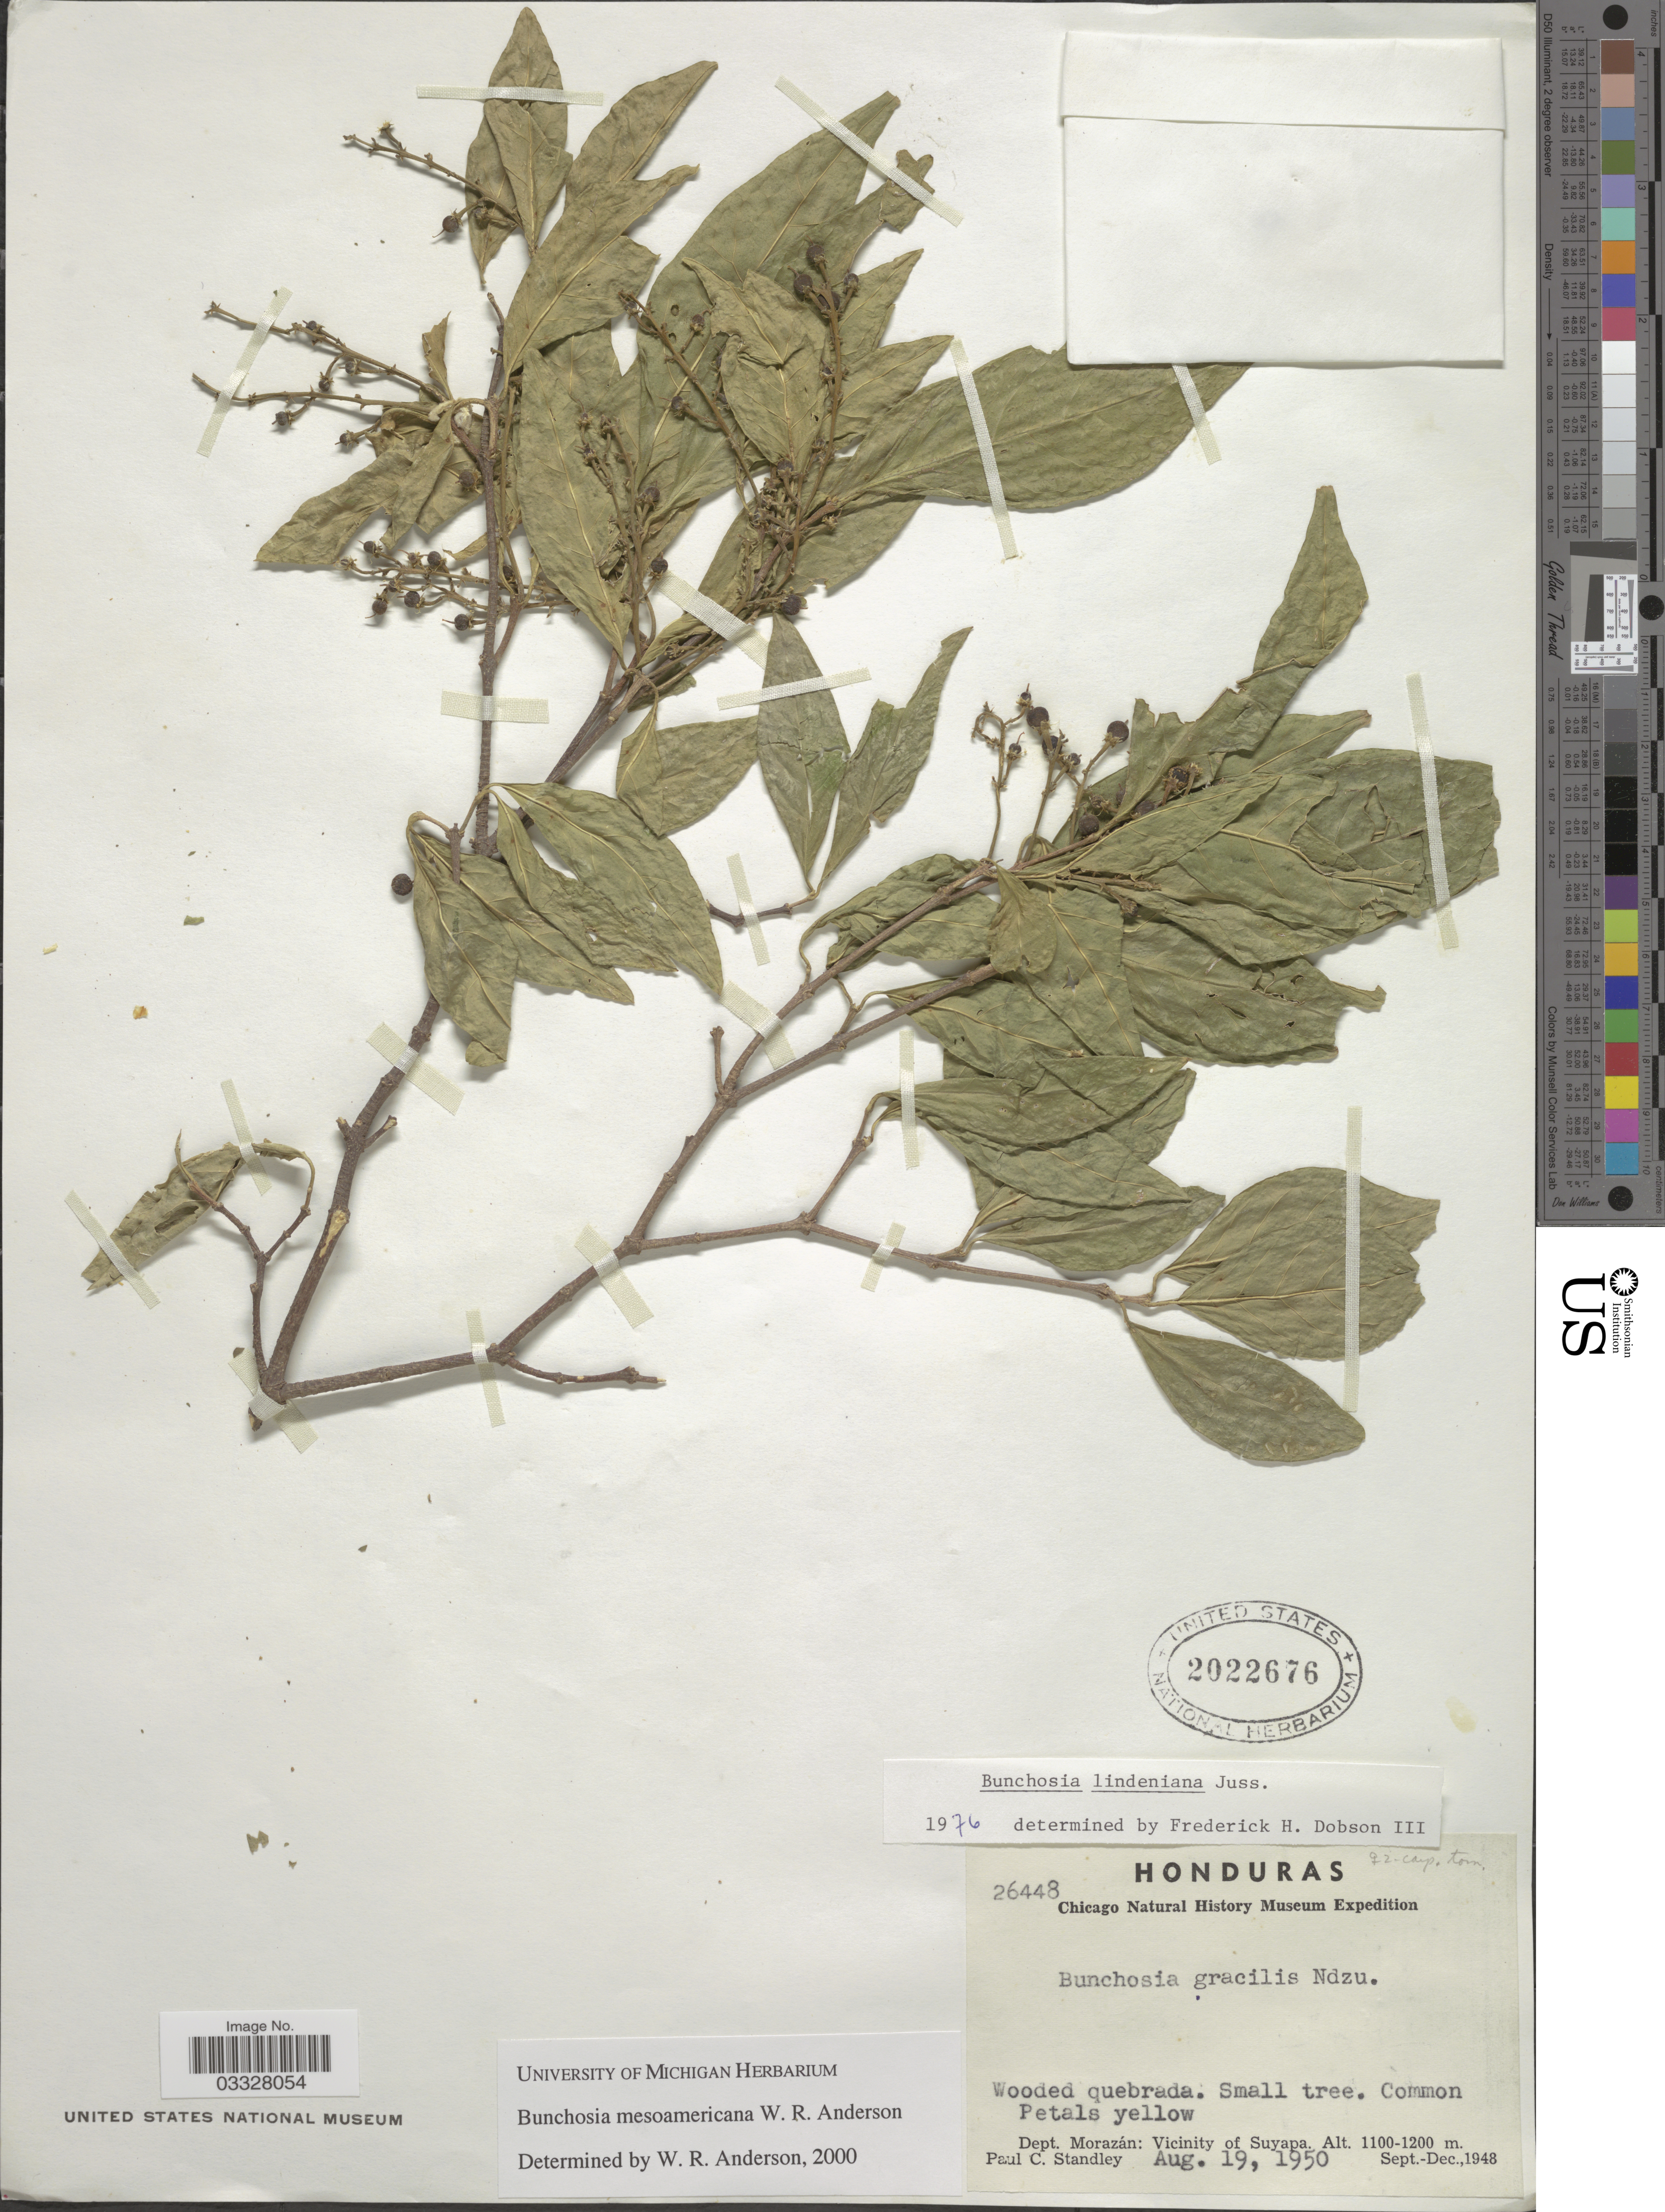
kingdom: Plantae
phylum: Tracheophyta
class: Magnoliopsida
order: Malpighiales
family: Malpighiaceae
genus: Bunchosia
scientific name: Bunchosia mesoamericana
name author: W.R. Anderson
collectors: P. C. Standley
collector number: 26448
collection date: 1950-08-19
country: Honduras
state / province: Fco. Morazán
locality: Dept. Morazán: Vicinity of Suyapa.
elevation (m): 1100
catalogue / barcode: US 2022676